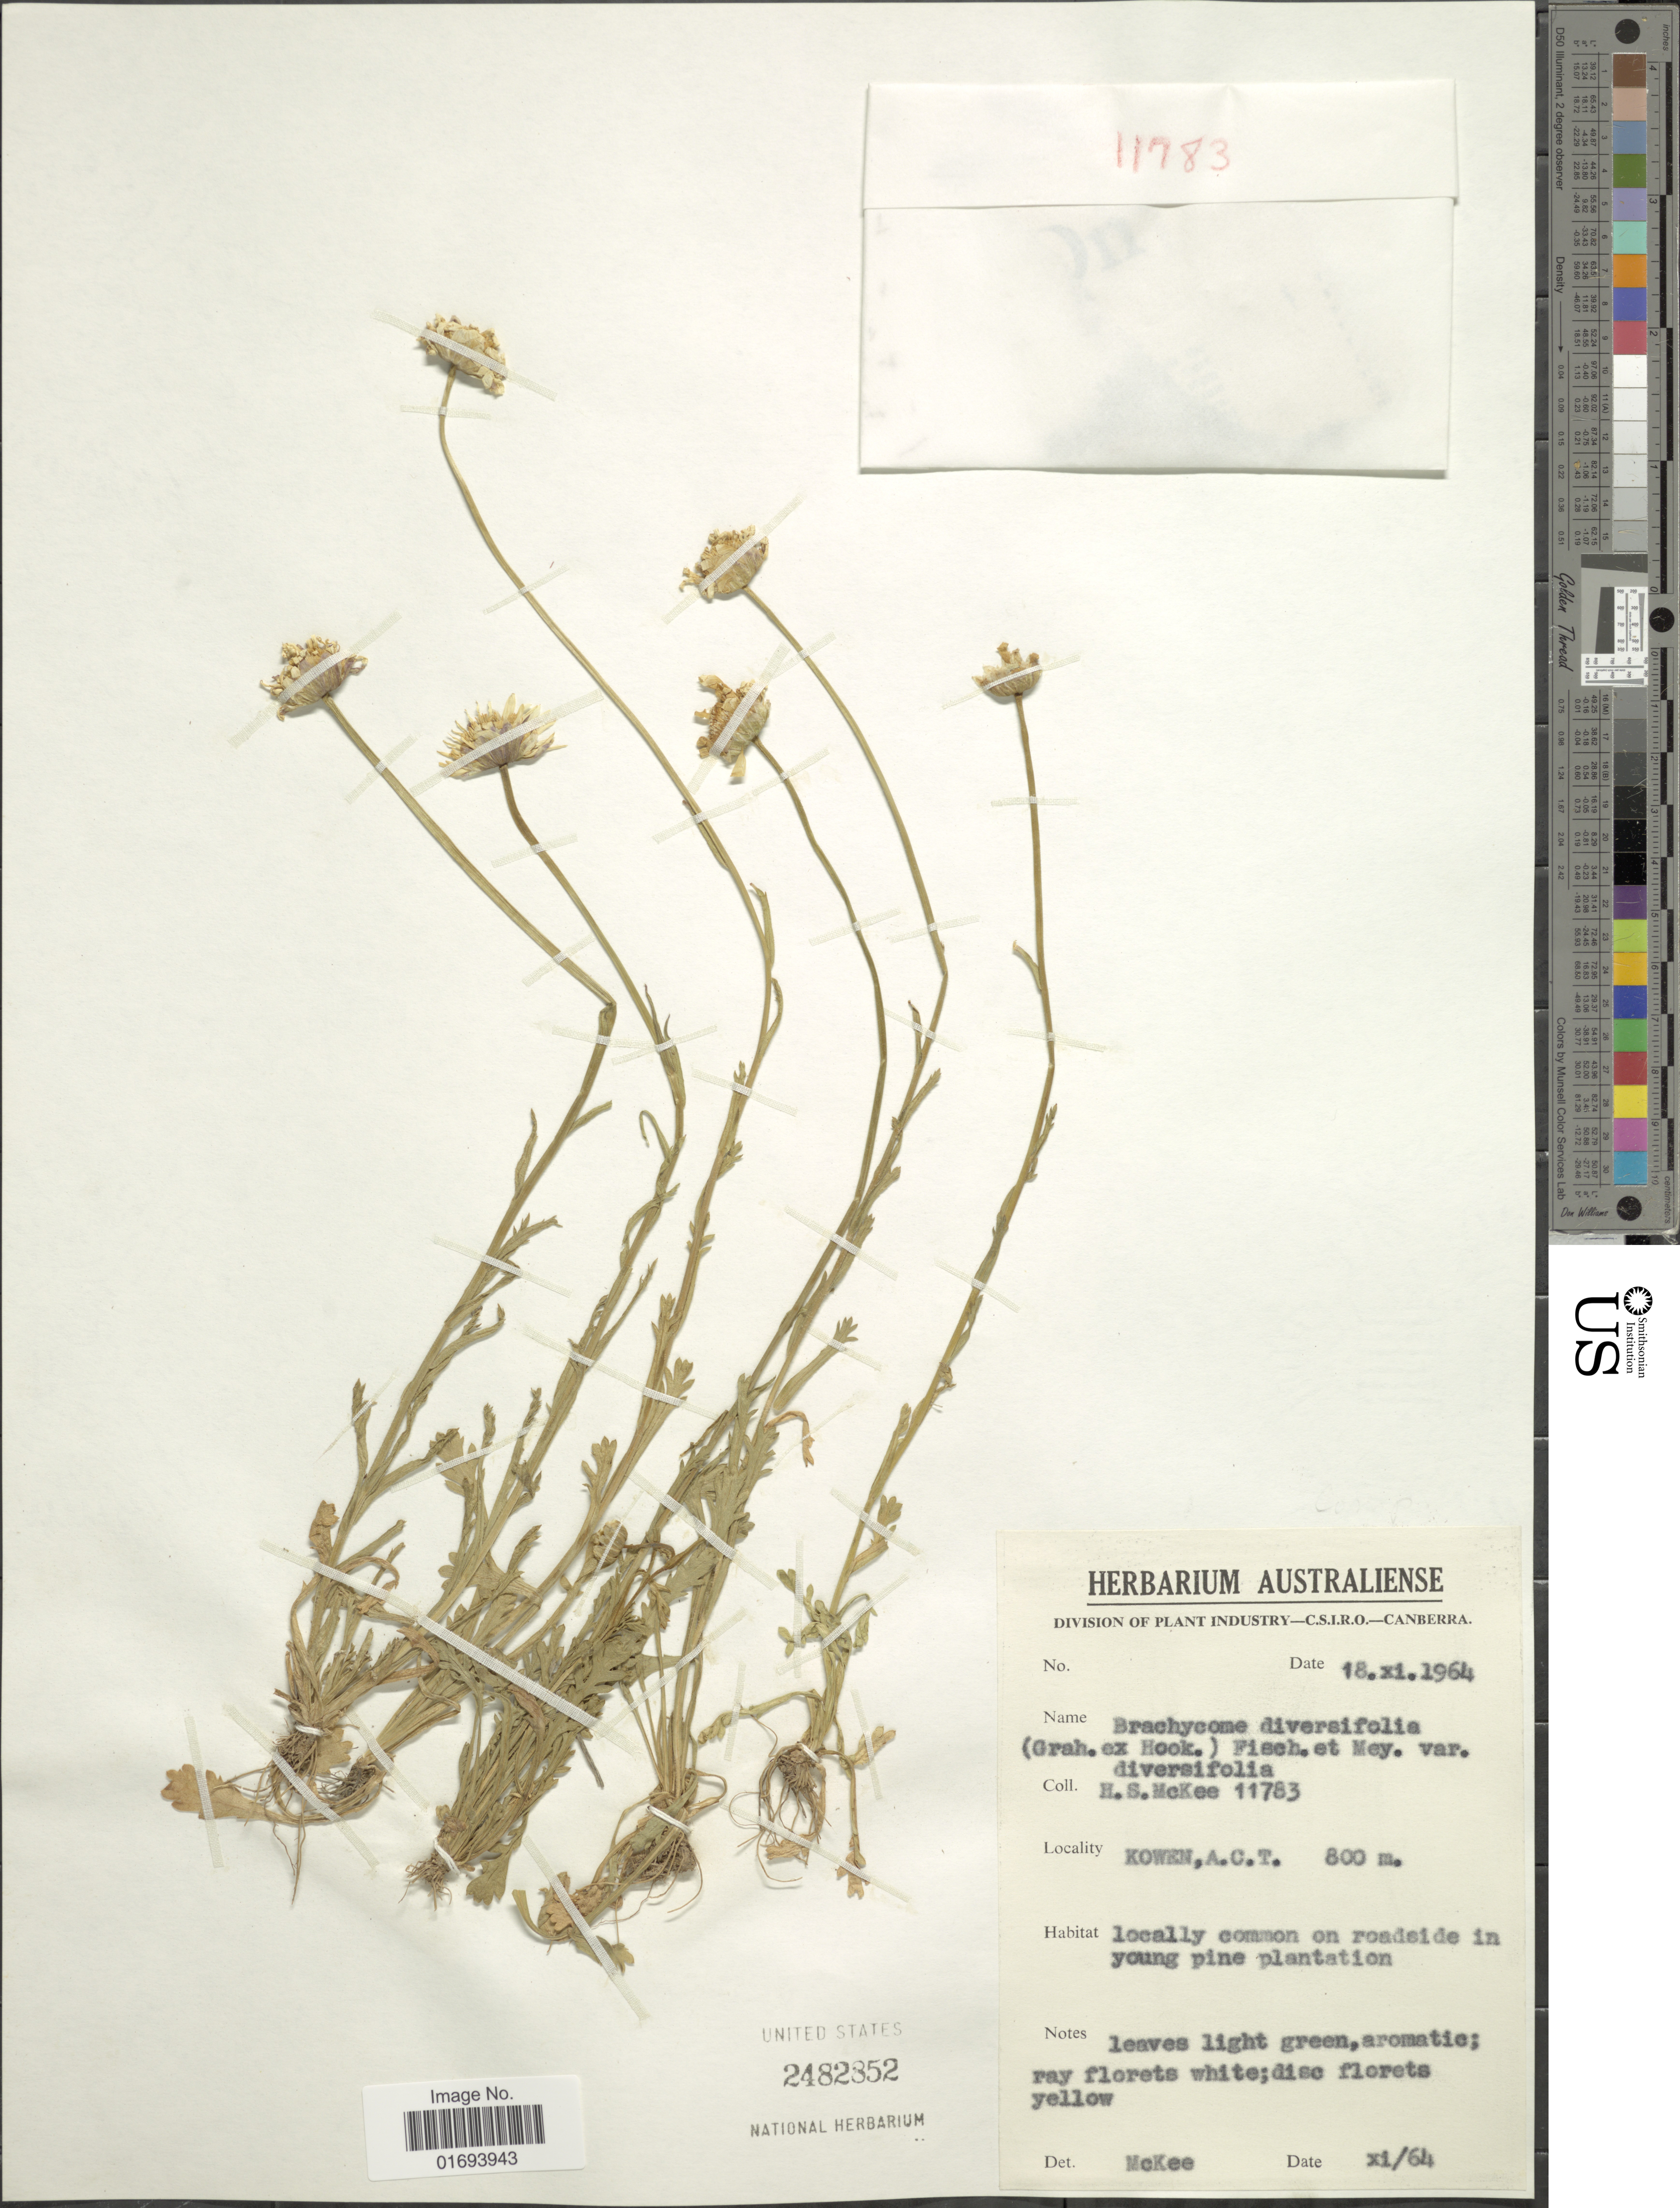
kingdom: Plantae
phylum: Tracheophyta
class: Magnoliopsida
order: Asterales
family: Asteraceae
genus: Brachyscome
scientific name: Brachyscome diversifolia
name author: (Graham ex Hook.) Fischer & C.A. Mey.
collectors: H. S. McKee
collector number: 11783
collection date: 1964-11-18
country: Australia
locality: Kowen, A. C. T.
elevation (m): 800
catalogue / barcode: US 2482852